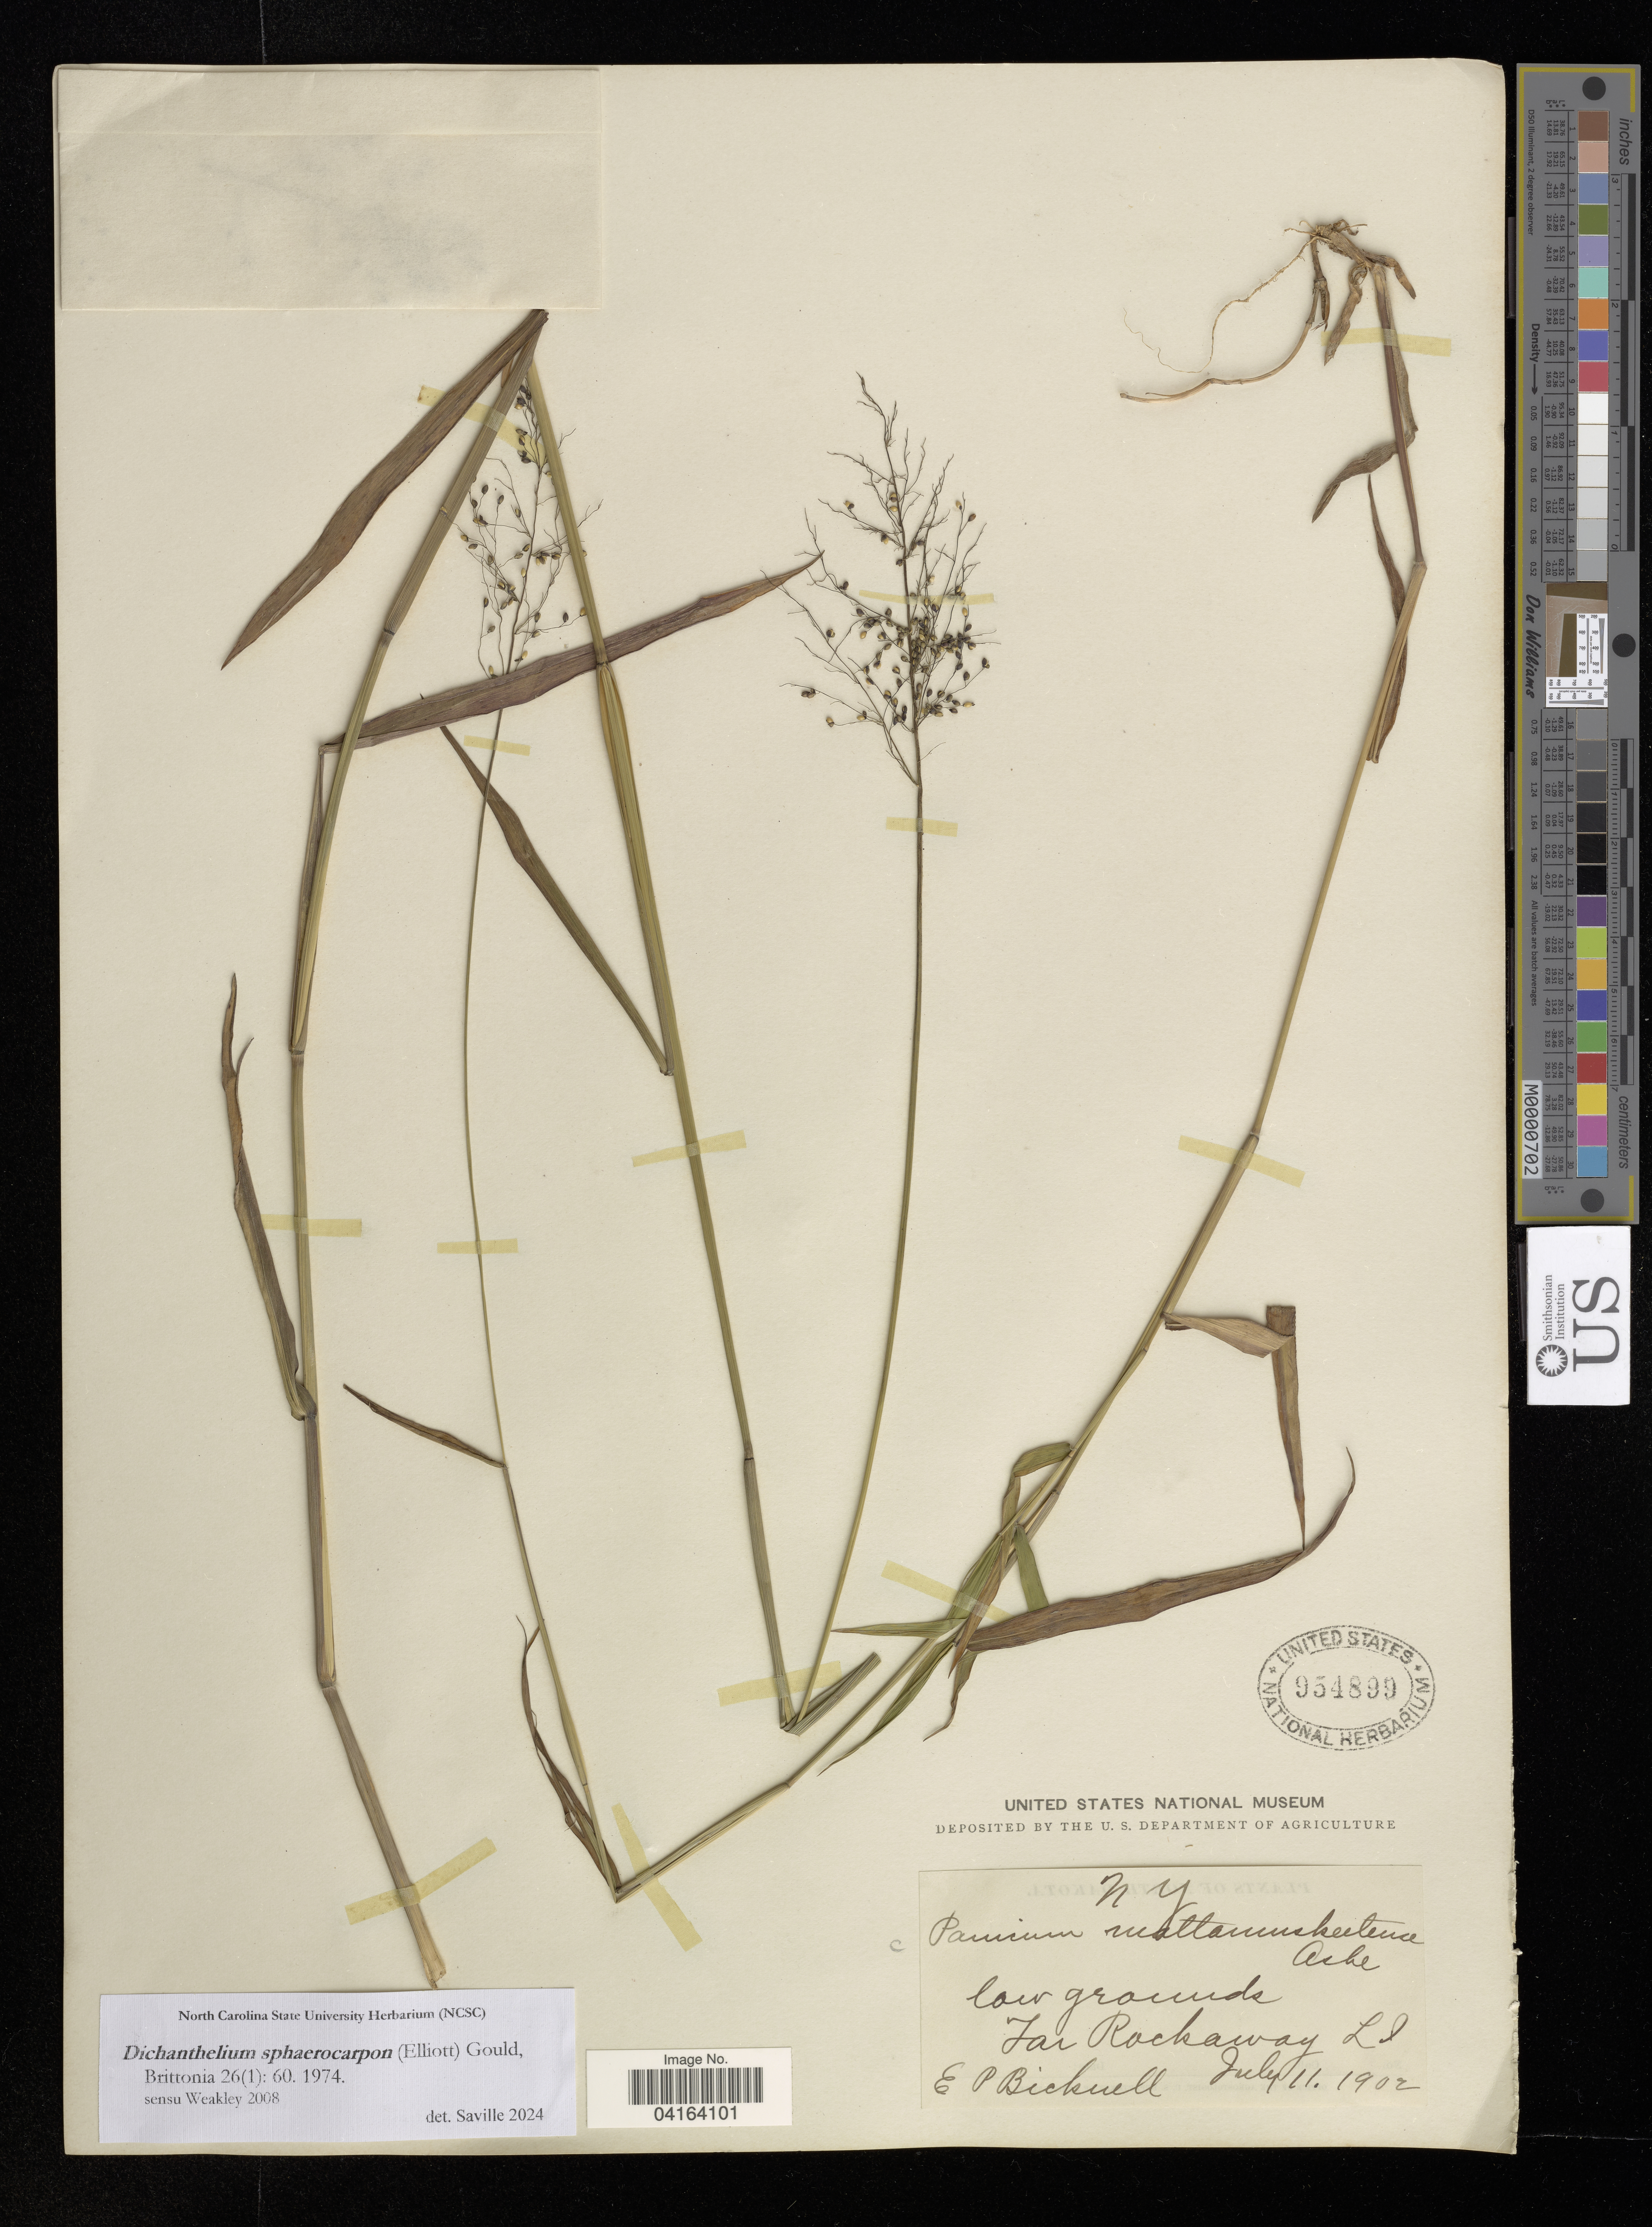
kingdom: Plantae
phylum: Tracheophyta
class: Liliopsida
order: Poales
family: Poaceae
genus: Dichanthelium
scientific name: Dichanthelium sphaerocarpon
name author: Gould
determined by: Saville, A. C., (NCSC), North Carolina State University (UNITED STATES)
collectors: E. P. Bicknell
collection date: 1902-07-11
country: United States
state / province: New York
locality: Low ground. Far Rockaway LJ.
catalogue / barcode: US 954899